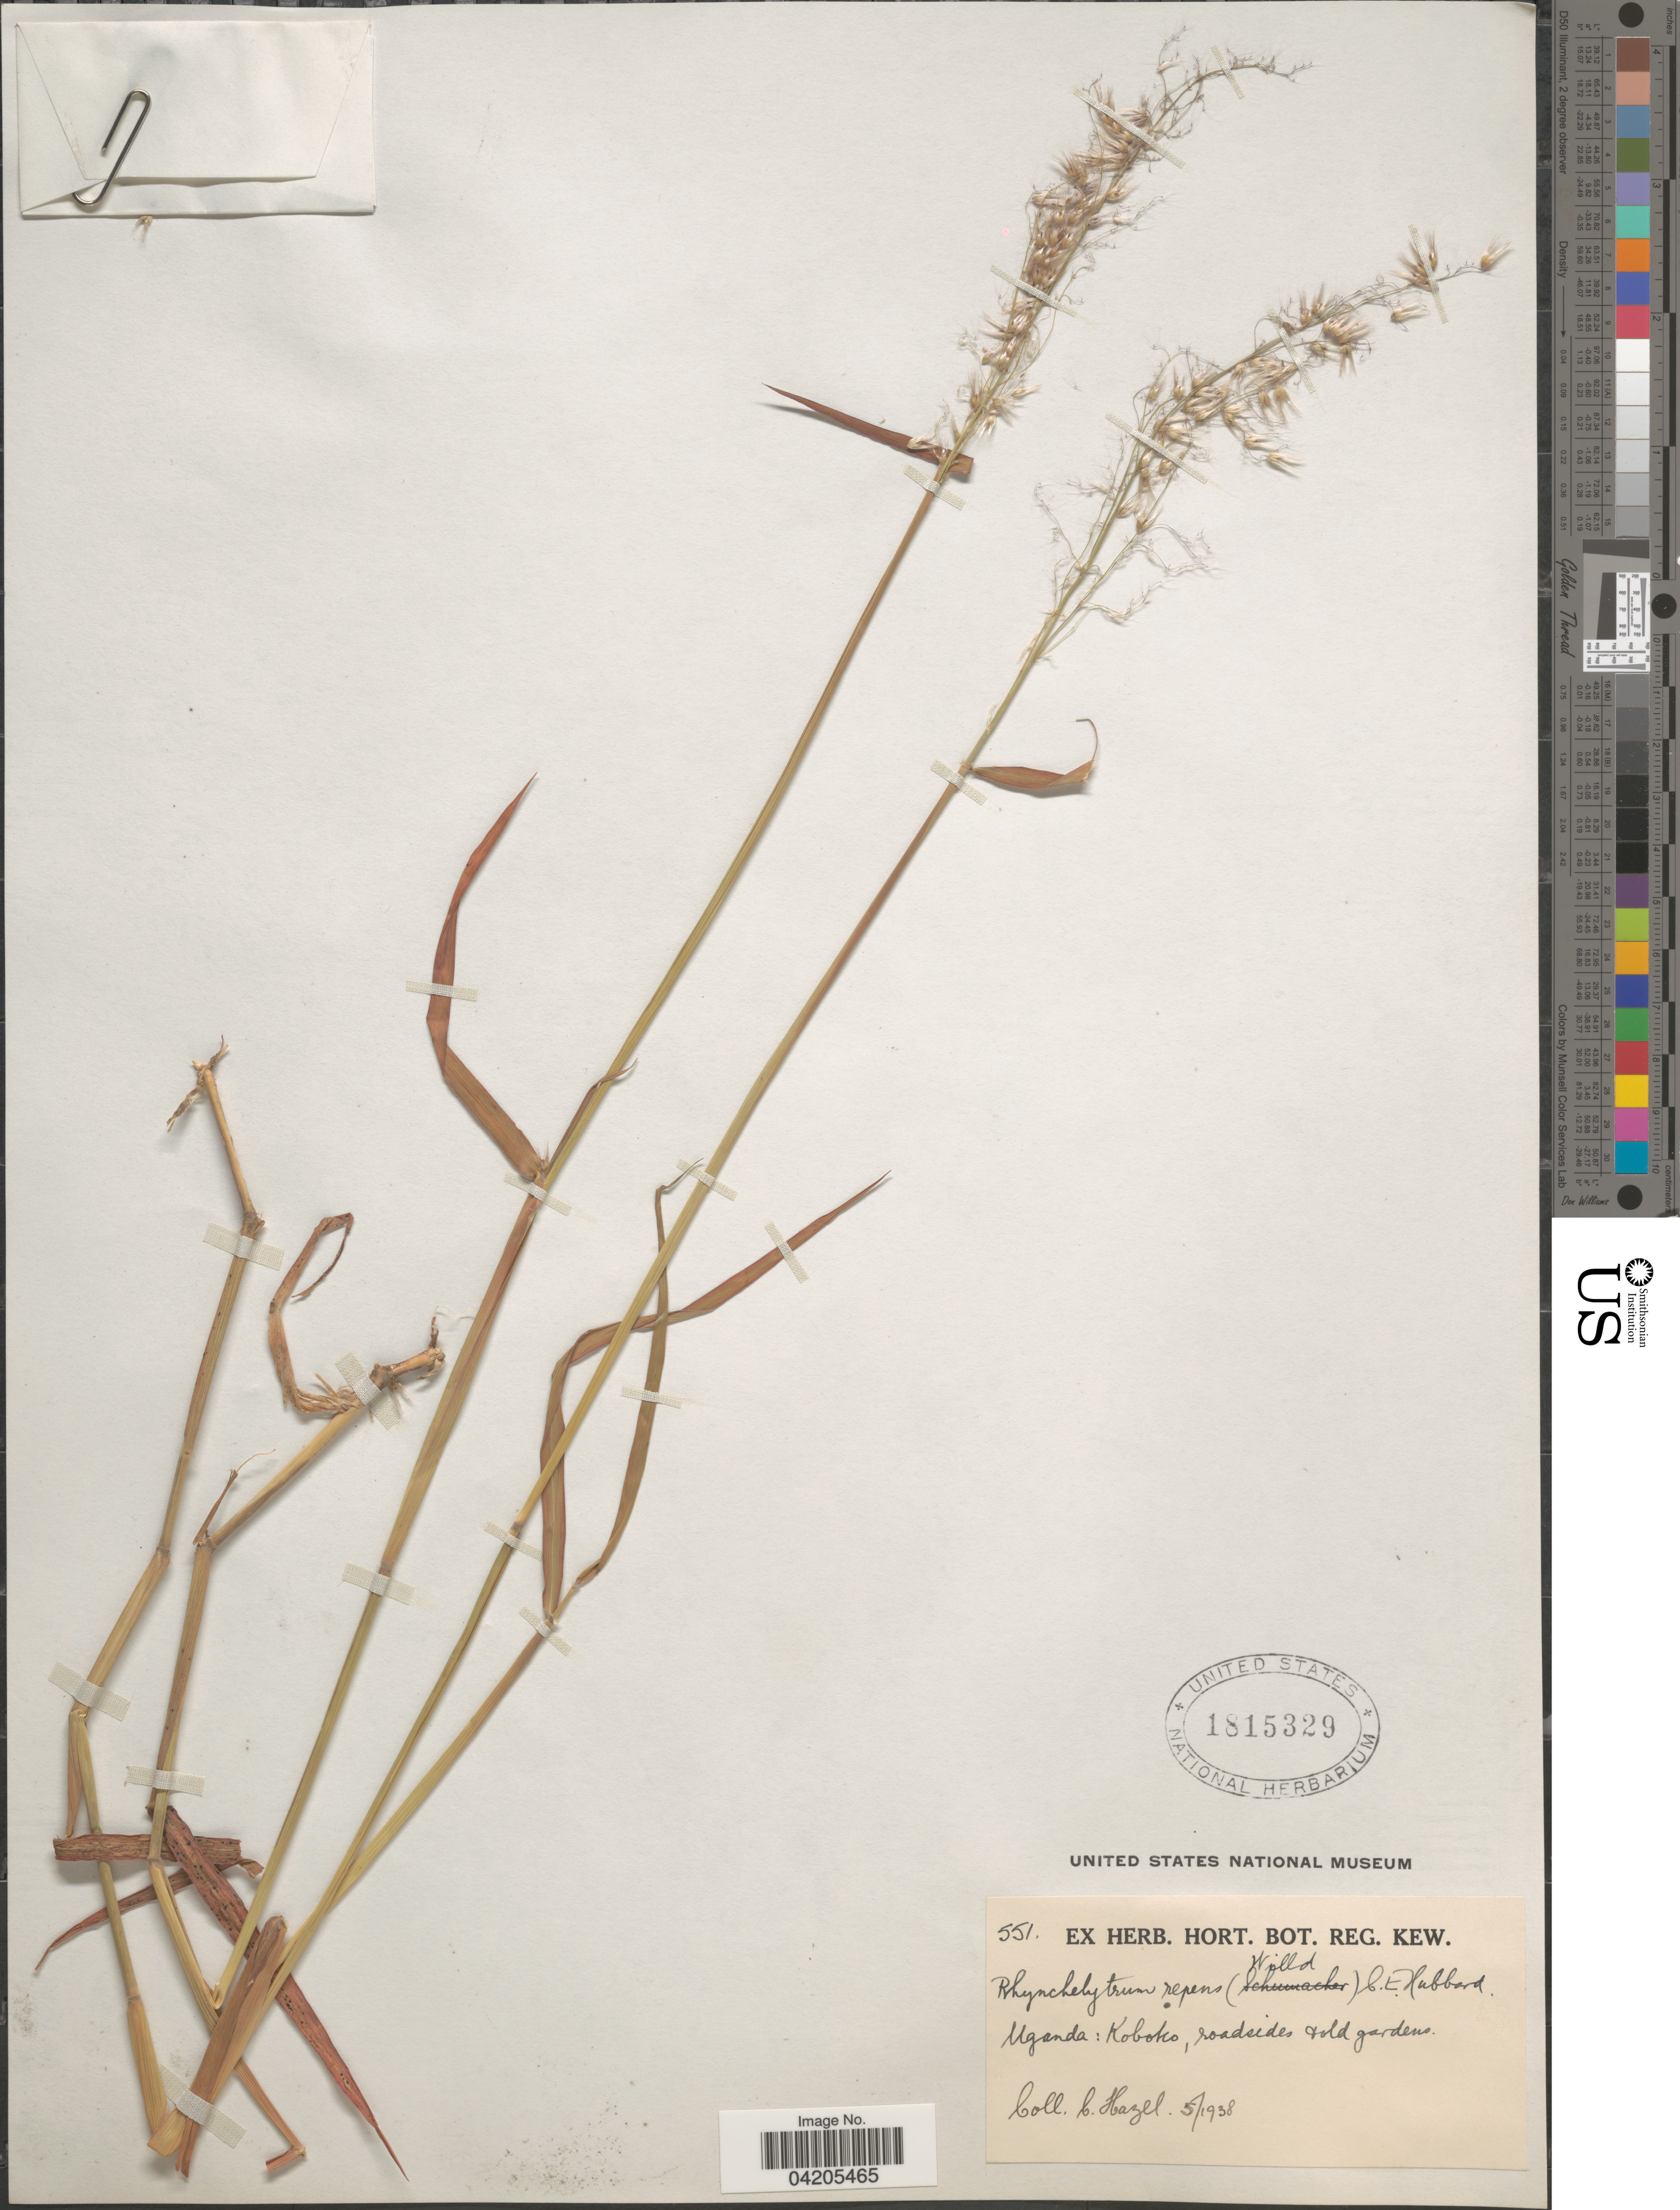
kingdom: Plantae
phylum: Tracheophyta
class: Liliopsida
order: Poales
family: Poaceae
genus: Melinis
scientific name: Melinis repens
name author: (Willd.) Zizka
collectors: C. Hazel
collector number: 551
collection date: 1938-05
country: Uganda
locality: Koboko, roadsides & old gardens.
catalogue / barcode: US 1815329